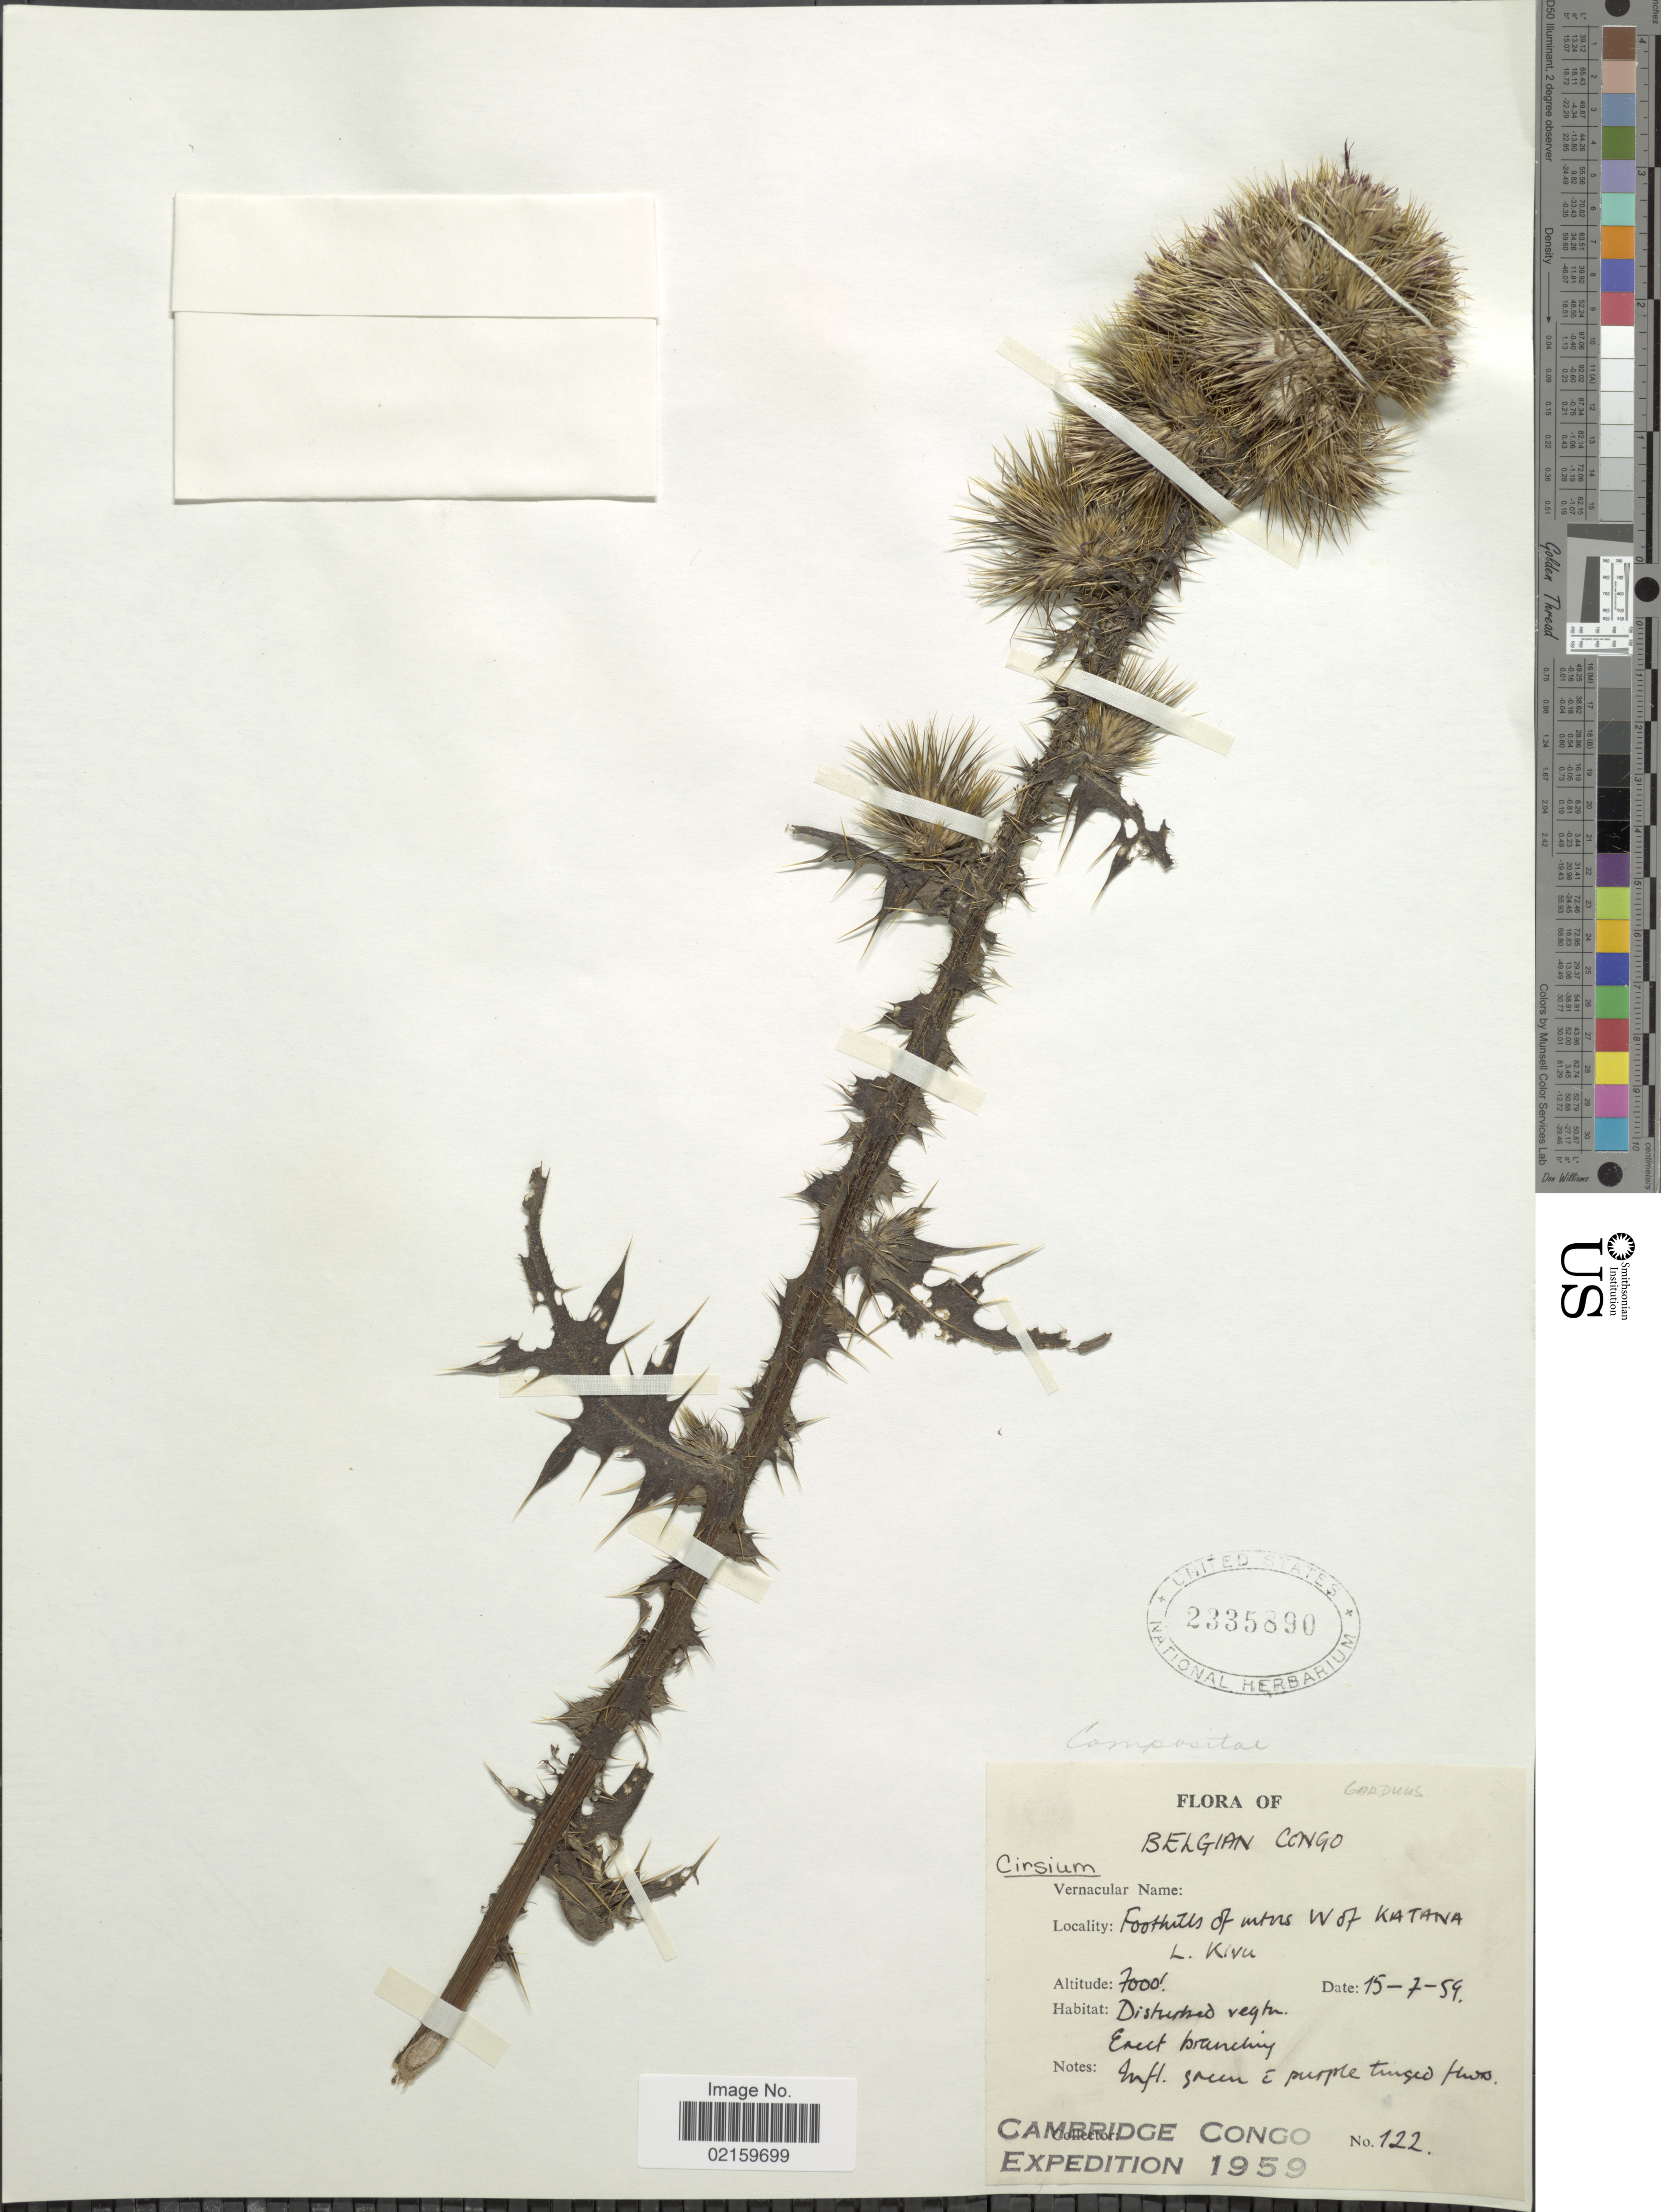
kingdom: Plantae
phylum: Tracheophyta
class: Magnoliopsida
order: Asterales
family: Asteraceae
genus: Cirsium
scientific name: Cirsium sp.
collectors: Cambridge Congo Expedition 1959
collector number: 122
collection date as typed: Transcribed d/m/y: 15/7/59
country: Congo, Democratic Republic of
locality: Belgian Congo. Foothills of mtns W of Katana L. Kivu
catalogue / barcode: US 2335890